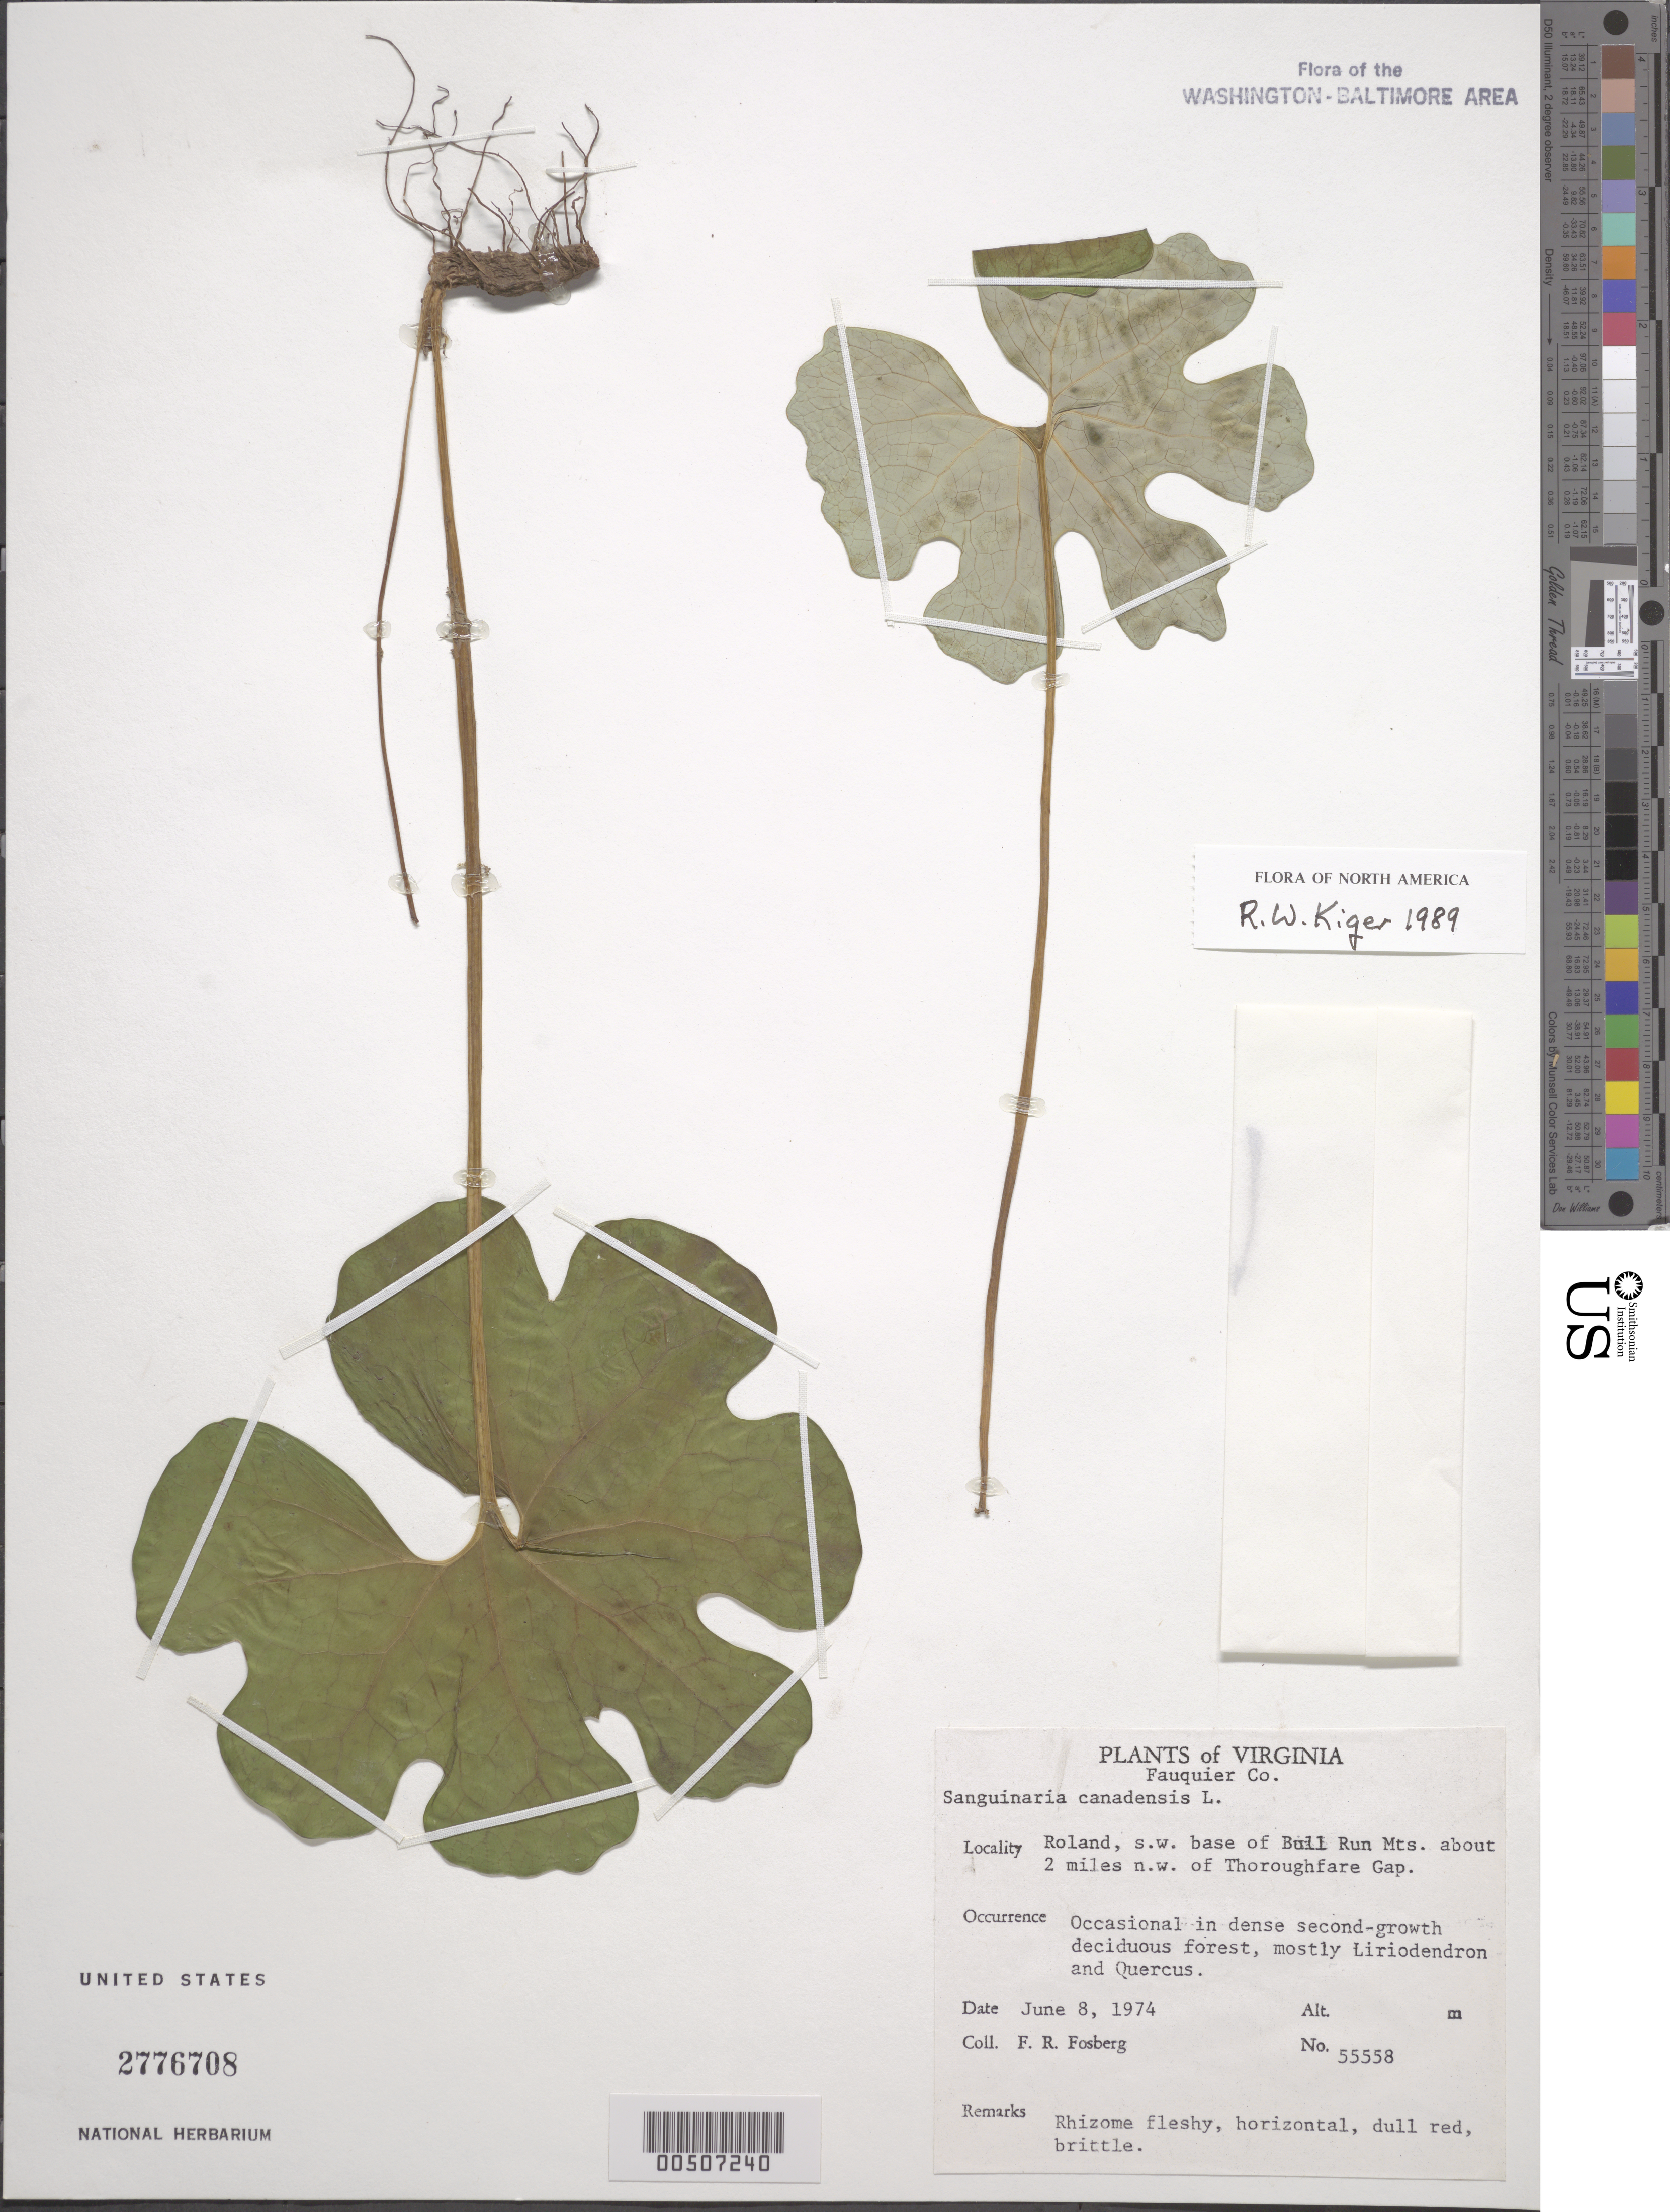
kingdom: Plantae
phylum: Tracheophyta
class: Magnoliopsida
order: Ranunculales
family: Papaveraceae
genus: Sanguinaria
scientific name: Sanguinaria canadensis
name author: L.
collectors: F. R. Fosberg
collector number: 55558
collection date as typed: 08 Jun 1974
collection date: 1974-06-08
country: United States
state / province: Virginia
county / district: Fauquier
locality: Roland, SW of Bull Run Mts, NW of Thorofare Gap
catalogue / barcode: US 2776708